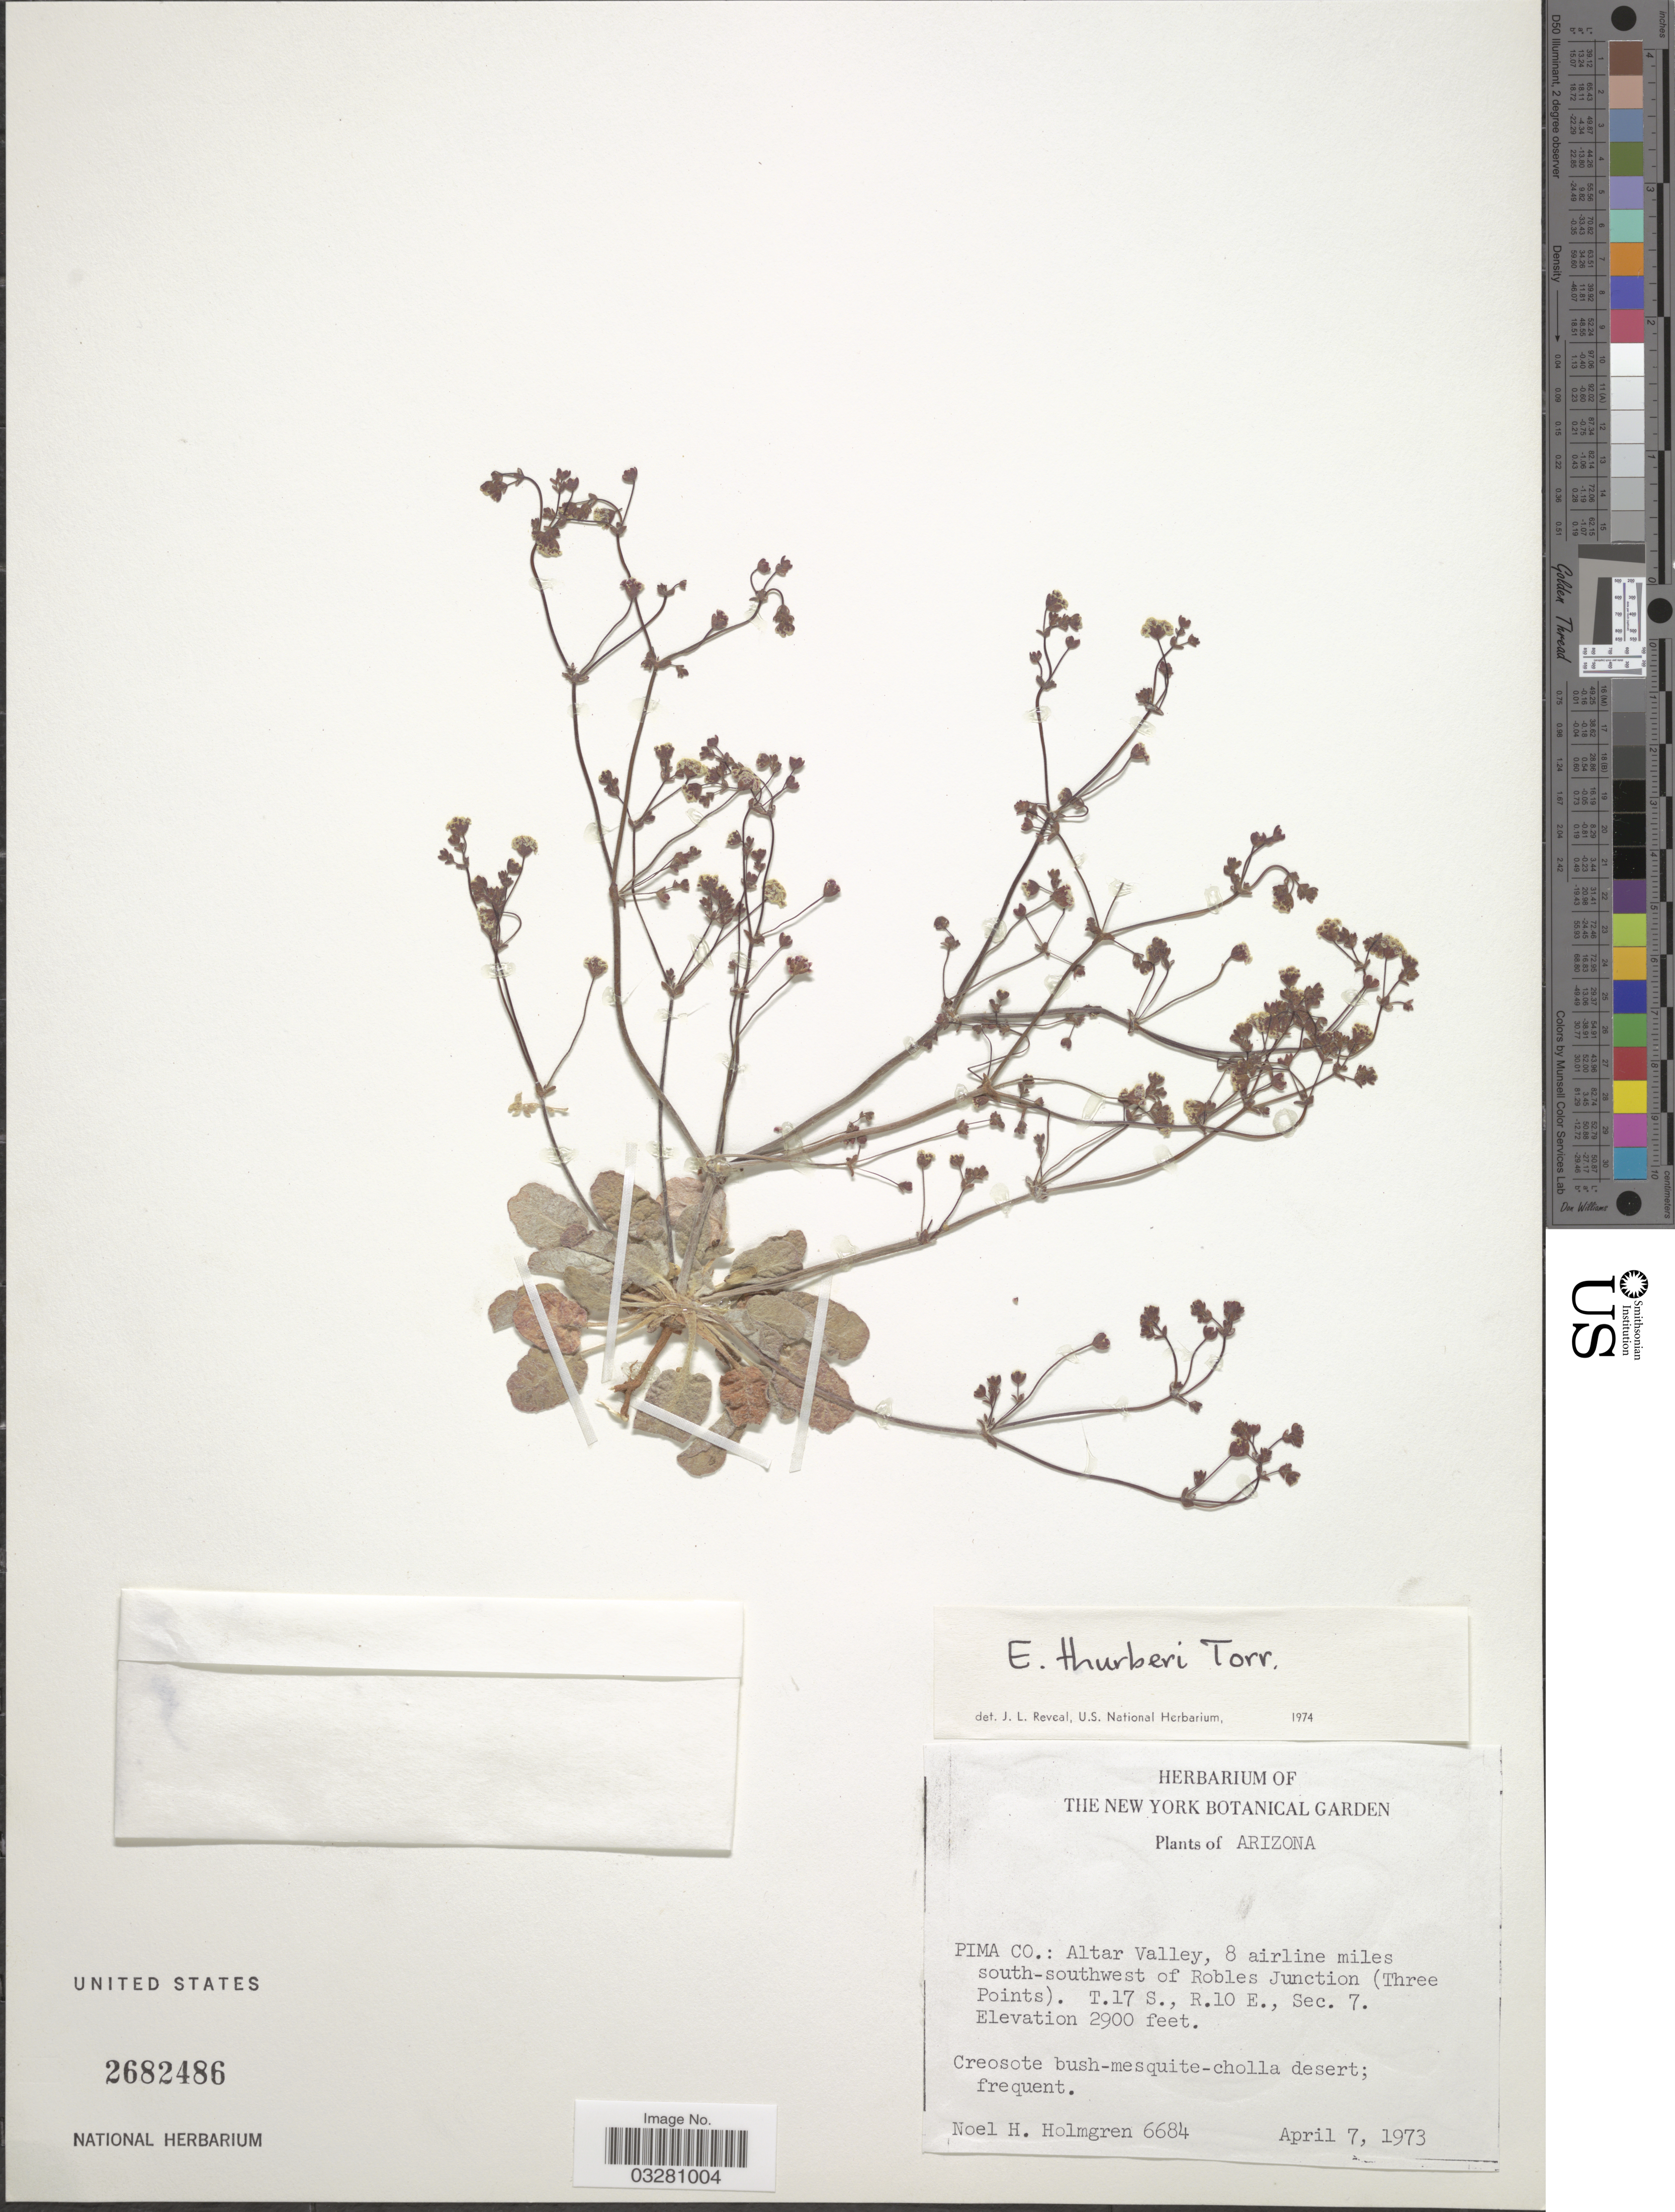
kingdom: Plantae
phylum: Tracheophyta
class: Magnoliopsida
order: Caryophyllales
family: Polygonaceae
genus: Eriogonum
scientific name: Eriogonum thurberi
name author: Torr.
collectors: N. H. Holmgren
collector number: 6684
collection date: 1973-04-07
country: United States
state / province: Arizona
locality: Pima Co.: Altar Valley, 8 airline miles south-southwest of Robles Junction (Three Points). T.17S., R.10E., Sec.7.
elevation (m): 884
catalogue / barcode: US 2682486